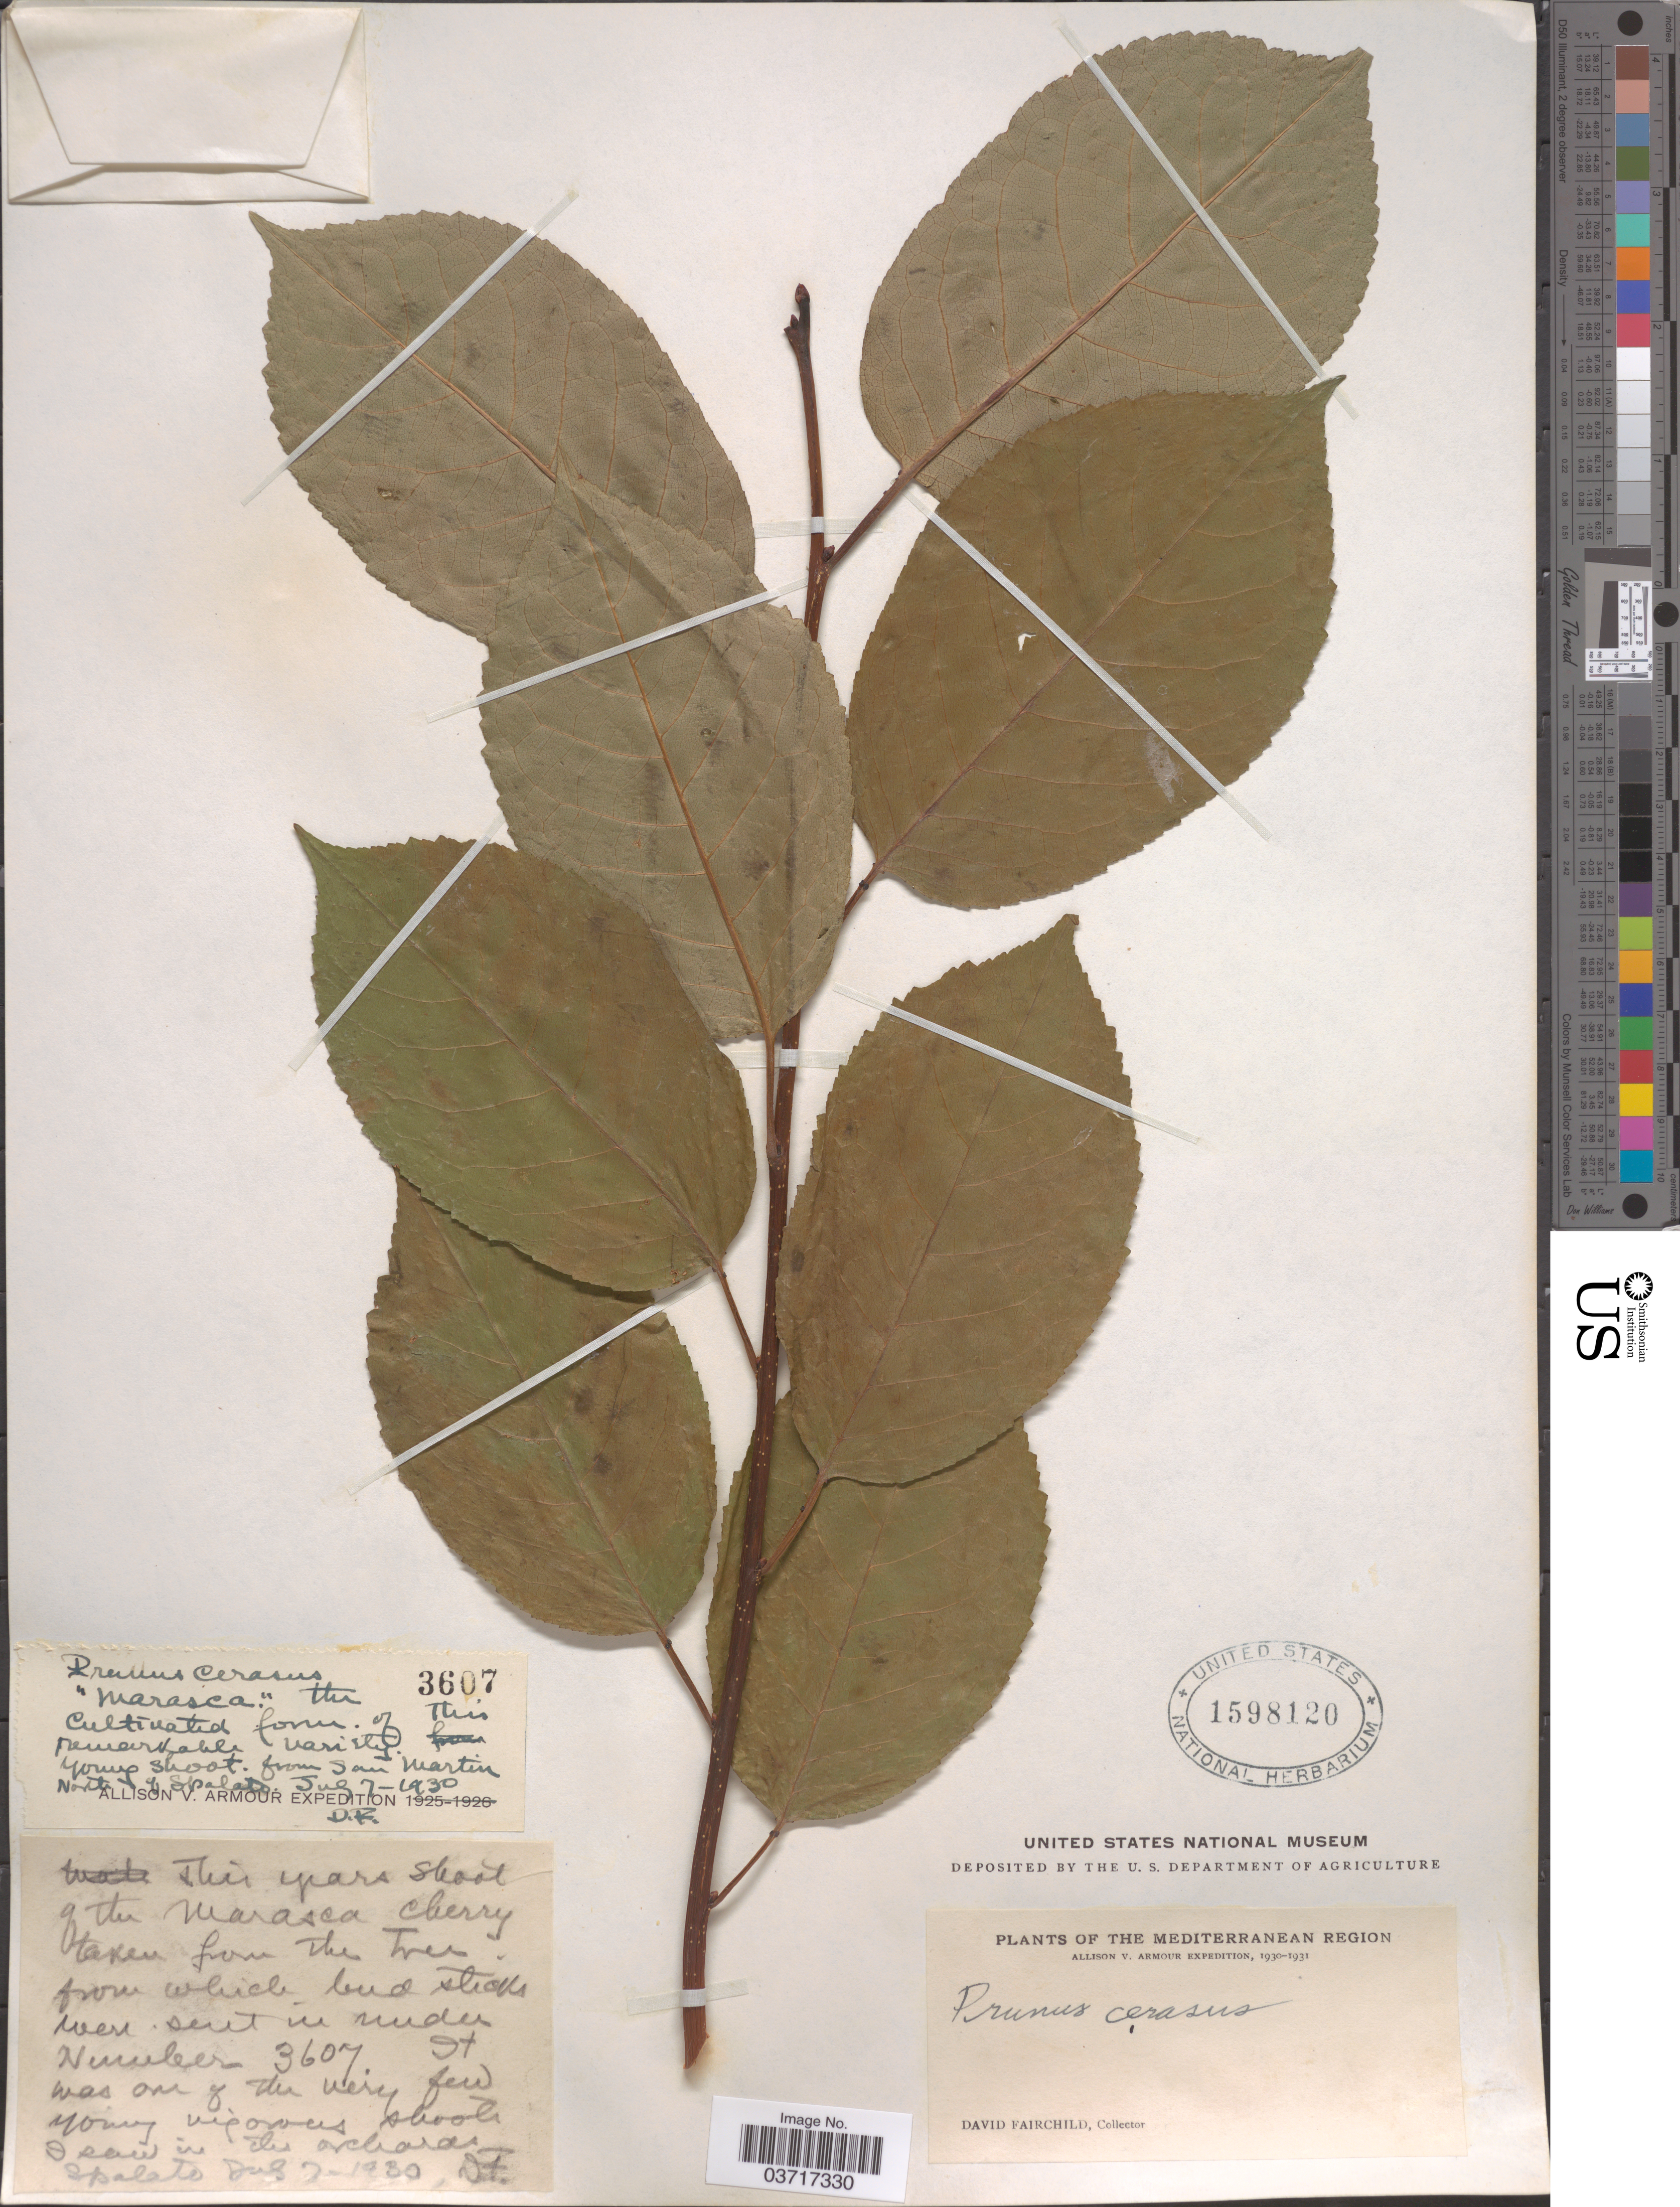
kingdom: Plantae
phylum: Tracheophyta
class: Magnoliopsida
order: Rosales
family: Rosaceae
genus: Prunus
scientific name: Prunus cerasus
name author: L.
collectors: D. Fairchild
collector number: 3607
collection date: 1930-07-07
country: Croatia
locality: The mediterranean Region. San Martin north of Spalato.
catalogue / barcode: US 1598120